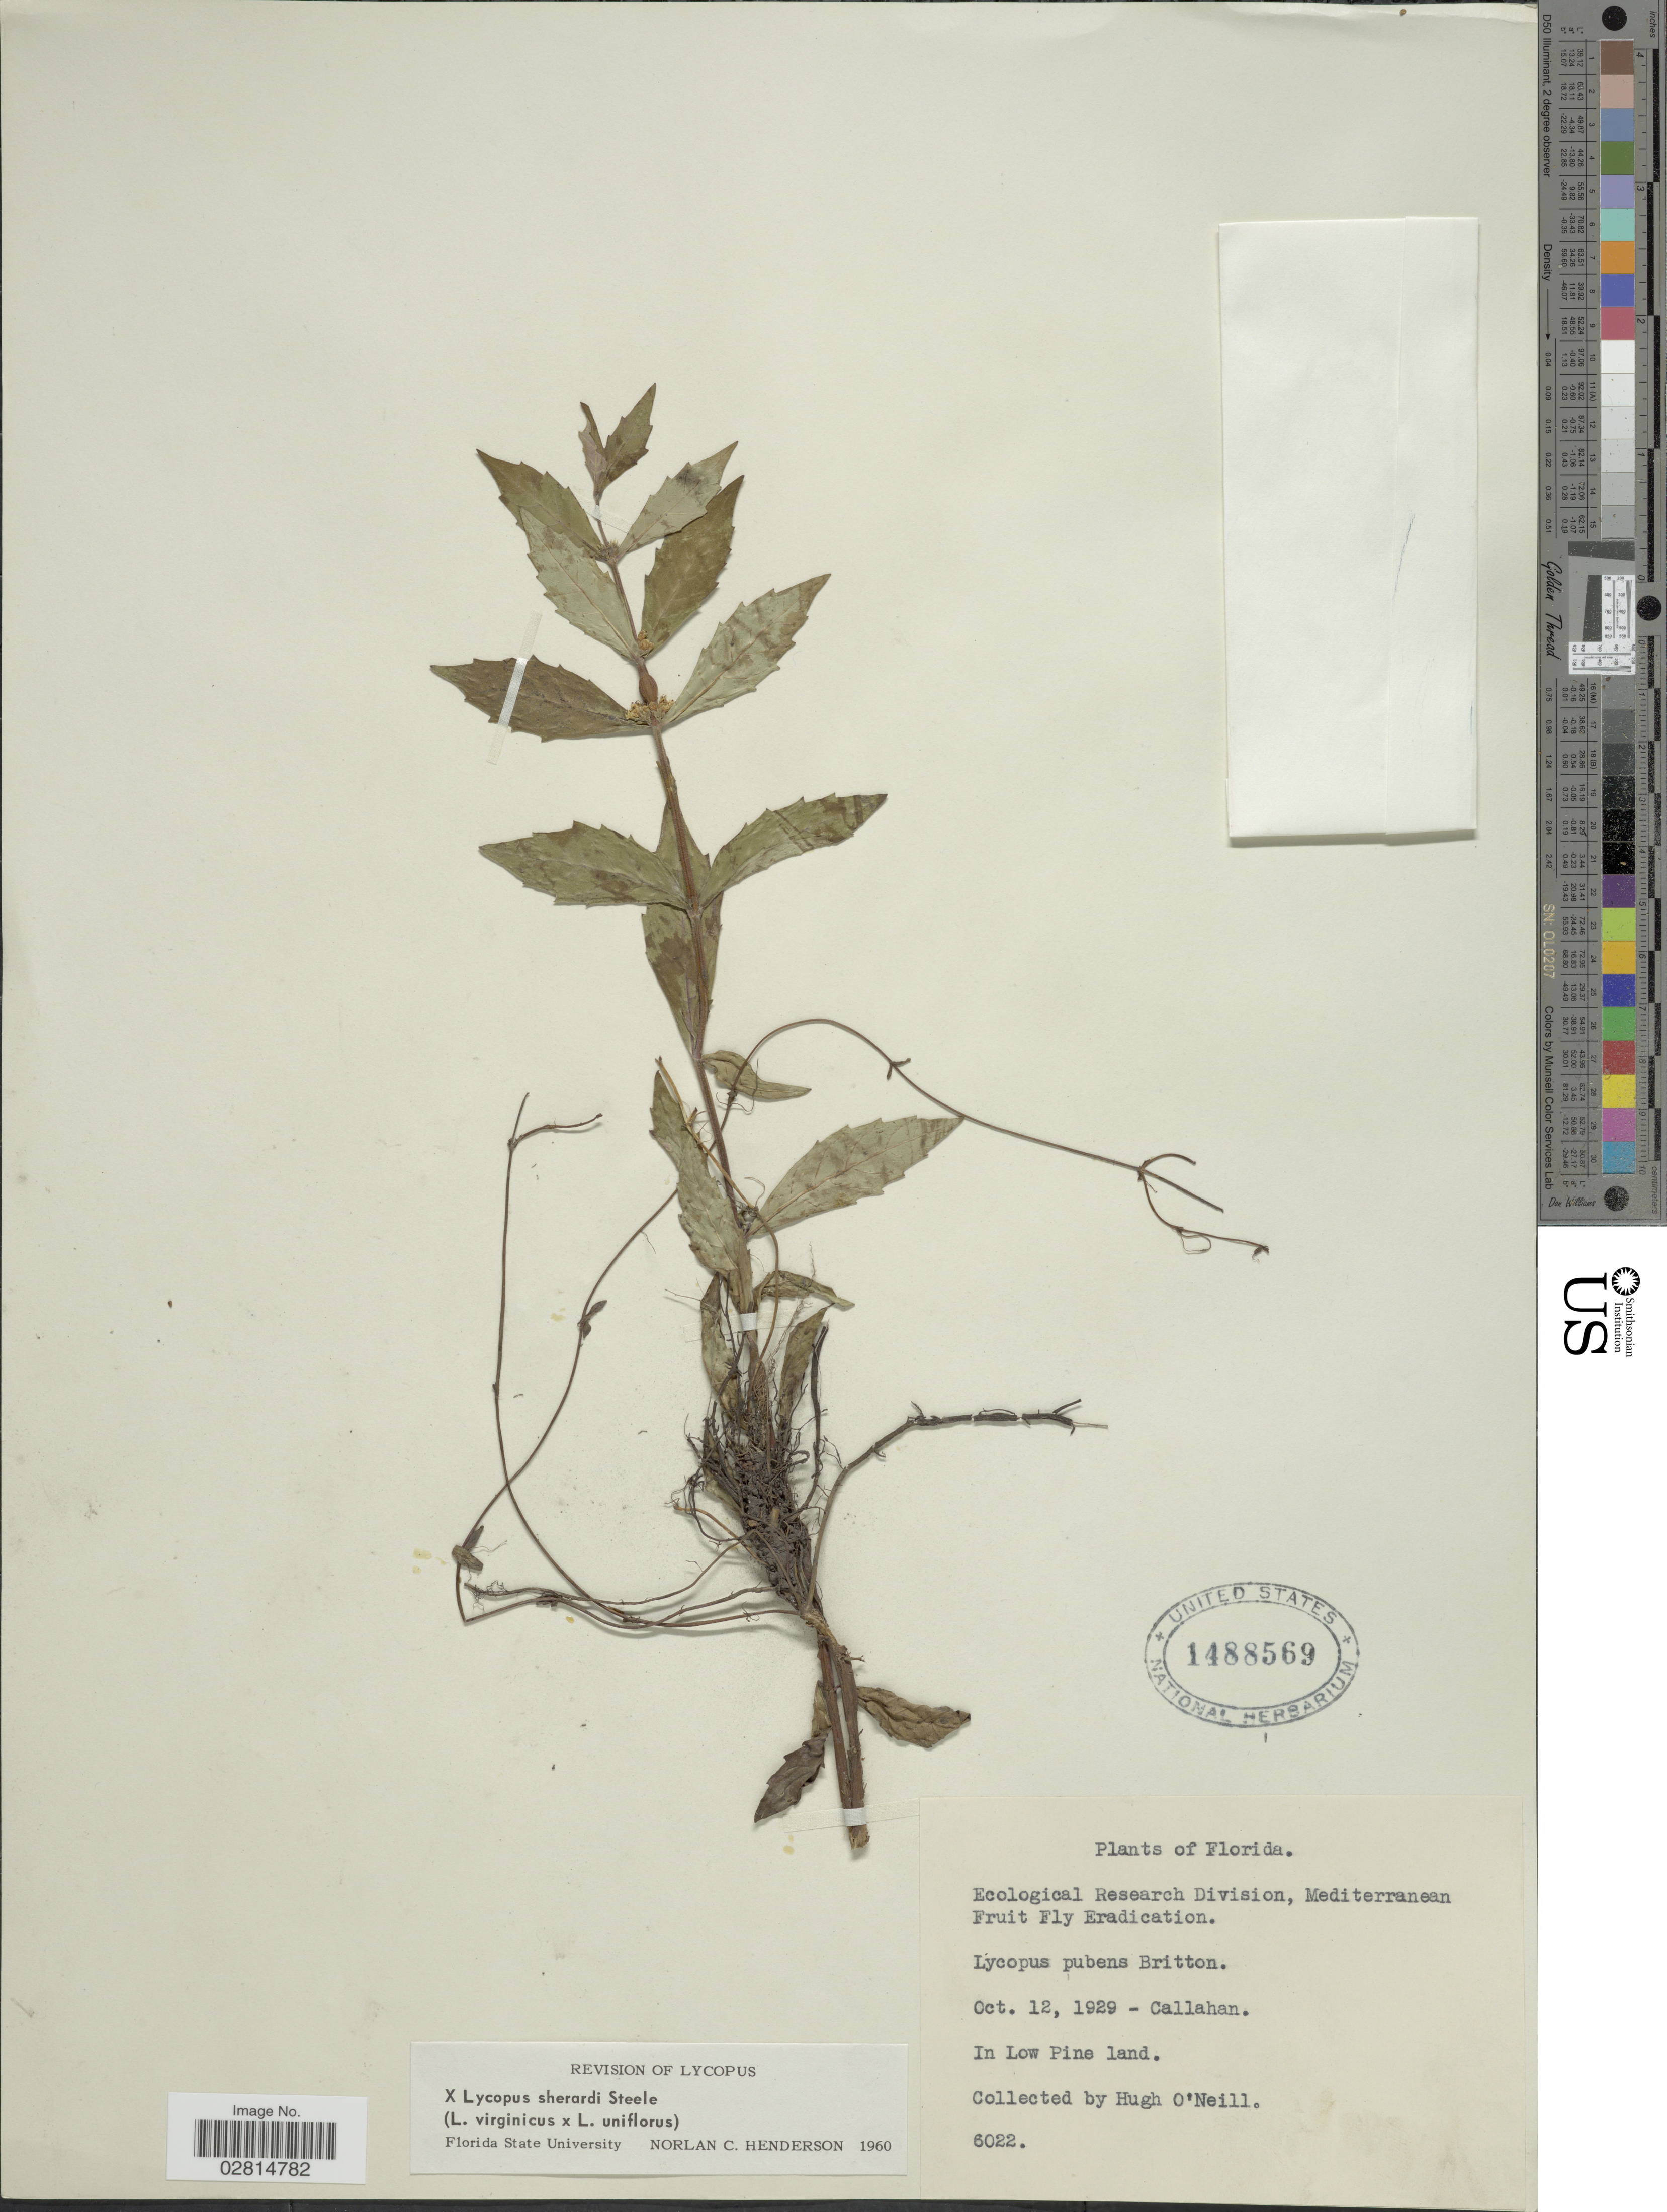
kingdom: Plantae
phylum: Tracheophyta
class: Magnoliopsida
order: Lamiales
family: Lamiaceae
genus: Lycopus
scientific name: Lycopus x sherardii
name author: E.S. Steele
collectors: H. O'Neill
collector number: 6022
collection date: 1929-10-12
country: United States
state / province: Florida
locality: Callahan. In Low Pine land.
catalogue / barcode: US 1488569